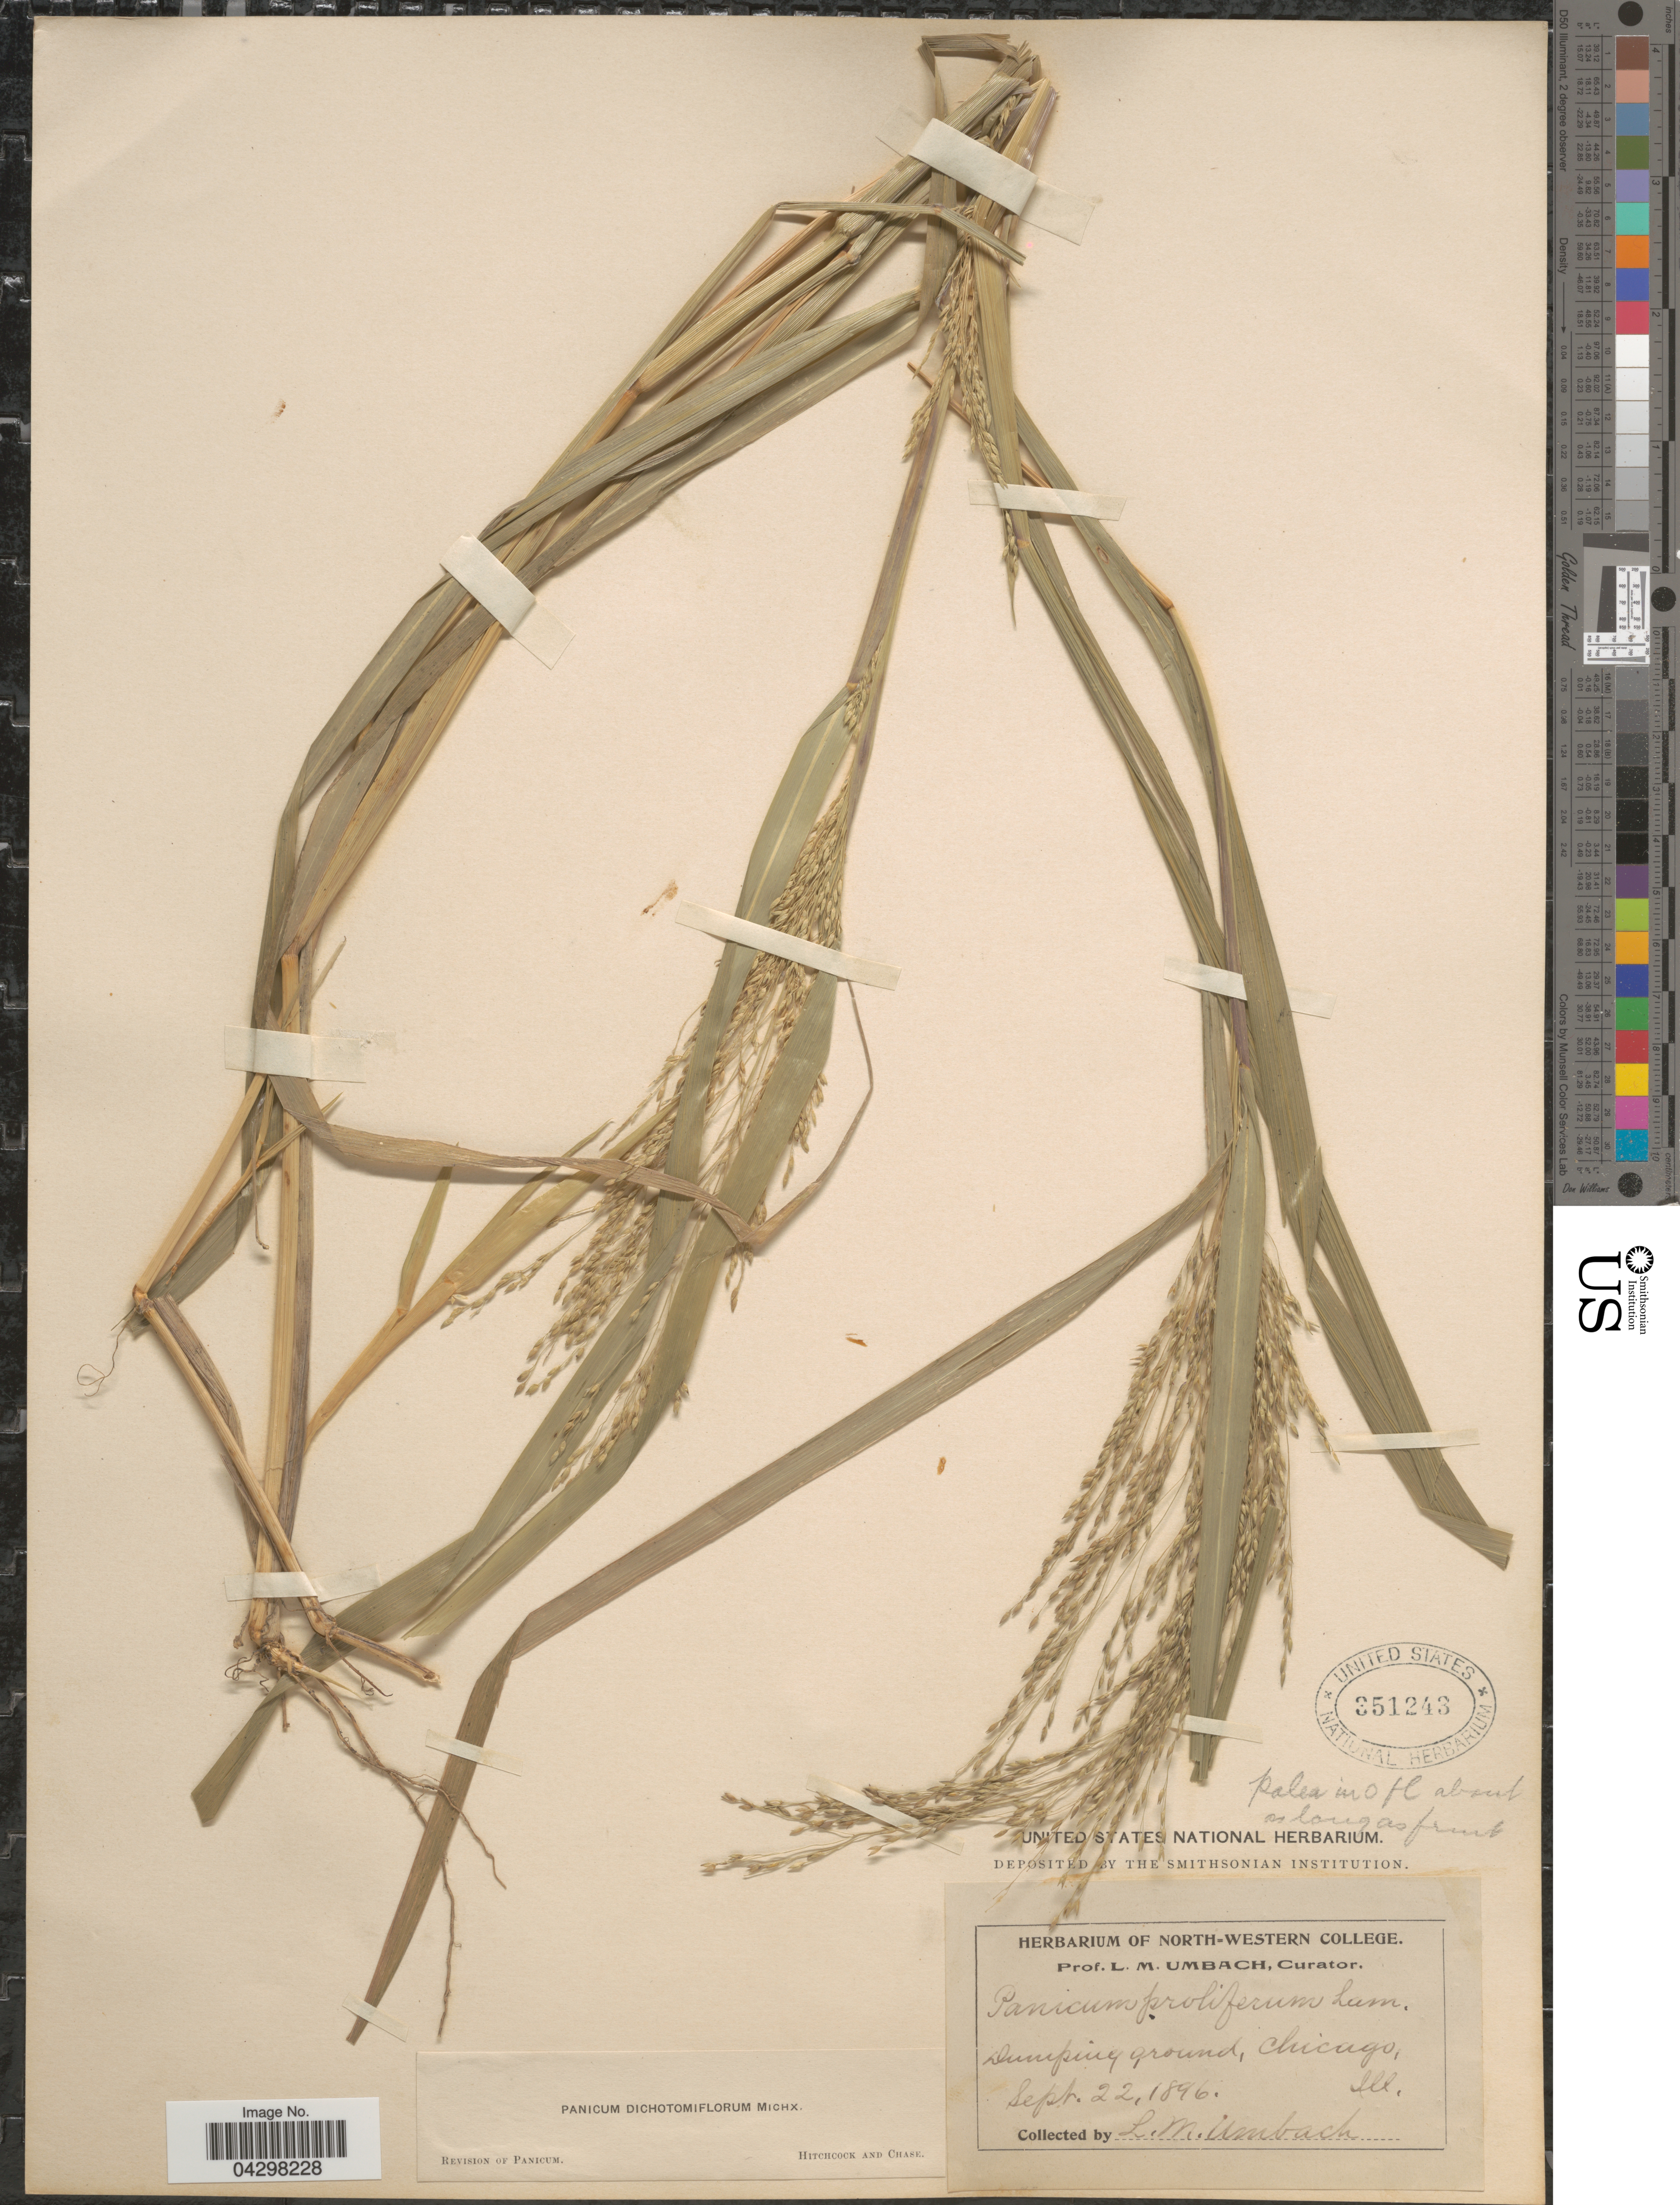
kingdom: Plantae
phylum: Tracheophyta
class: Liliopsida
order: Poales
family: Poaceae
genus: Panicum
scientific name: Panicum dichotomiflorum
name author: Michx.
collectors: L. M. Umbach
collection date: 1896-09-22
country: United States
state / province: Illinois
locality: Damping ground, Chicago.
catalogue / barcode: US 351243